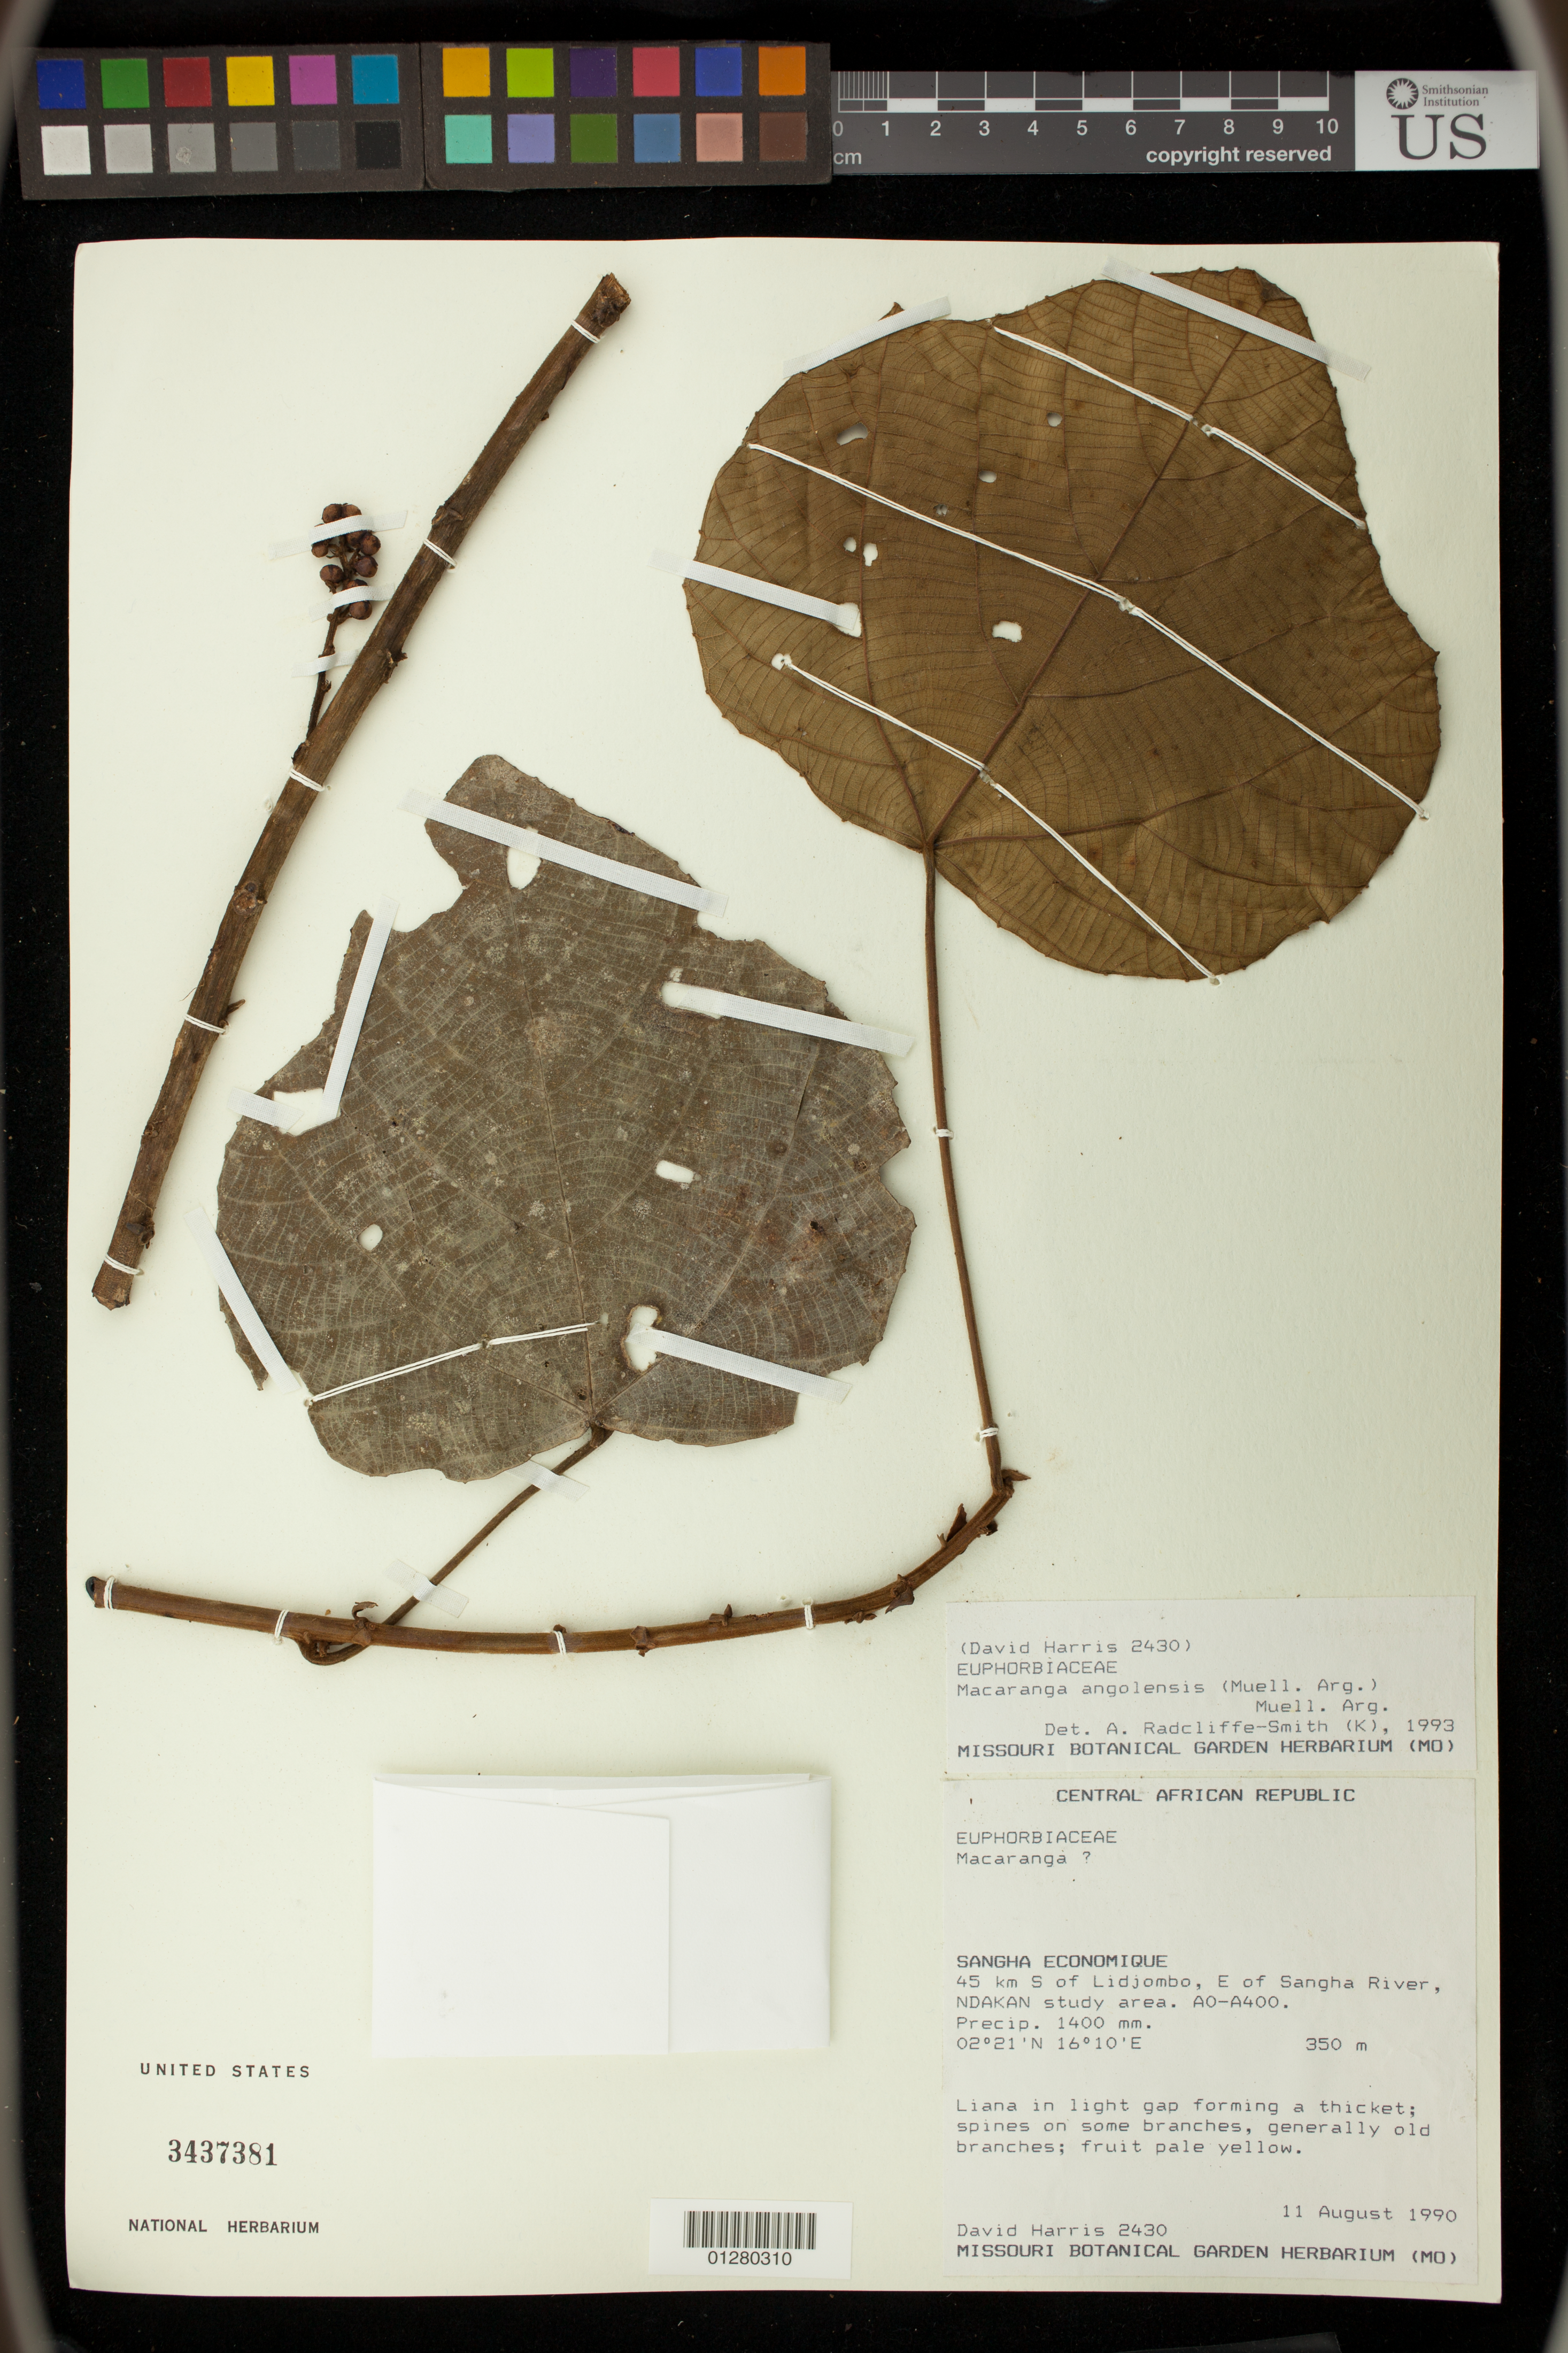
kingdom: Plantae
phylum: Tracheophyta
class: Magnoliopsida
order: Malpighiales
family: Euphorbiaceae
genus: Macaranga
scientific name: Macaranga angolensis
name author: (Müll. Arg.) Müll. Arg.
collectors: D. J. Harris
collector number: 2430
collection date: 1990-08-11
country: Central African Republic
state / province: Sangha-Mbaere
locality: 45 km S of Lidjombo, E of Sangha River, NDAKAN study area. A0-A400.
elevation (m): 350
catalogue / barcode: US 3437381